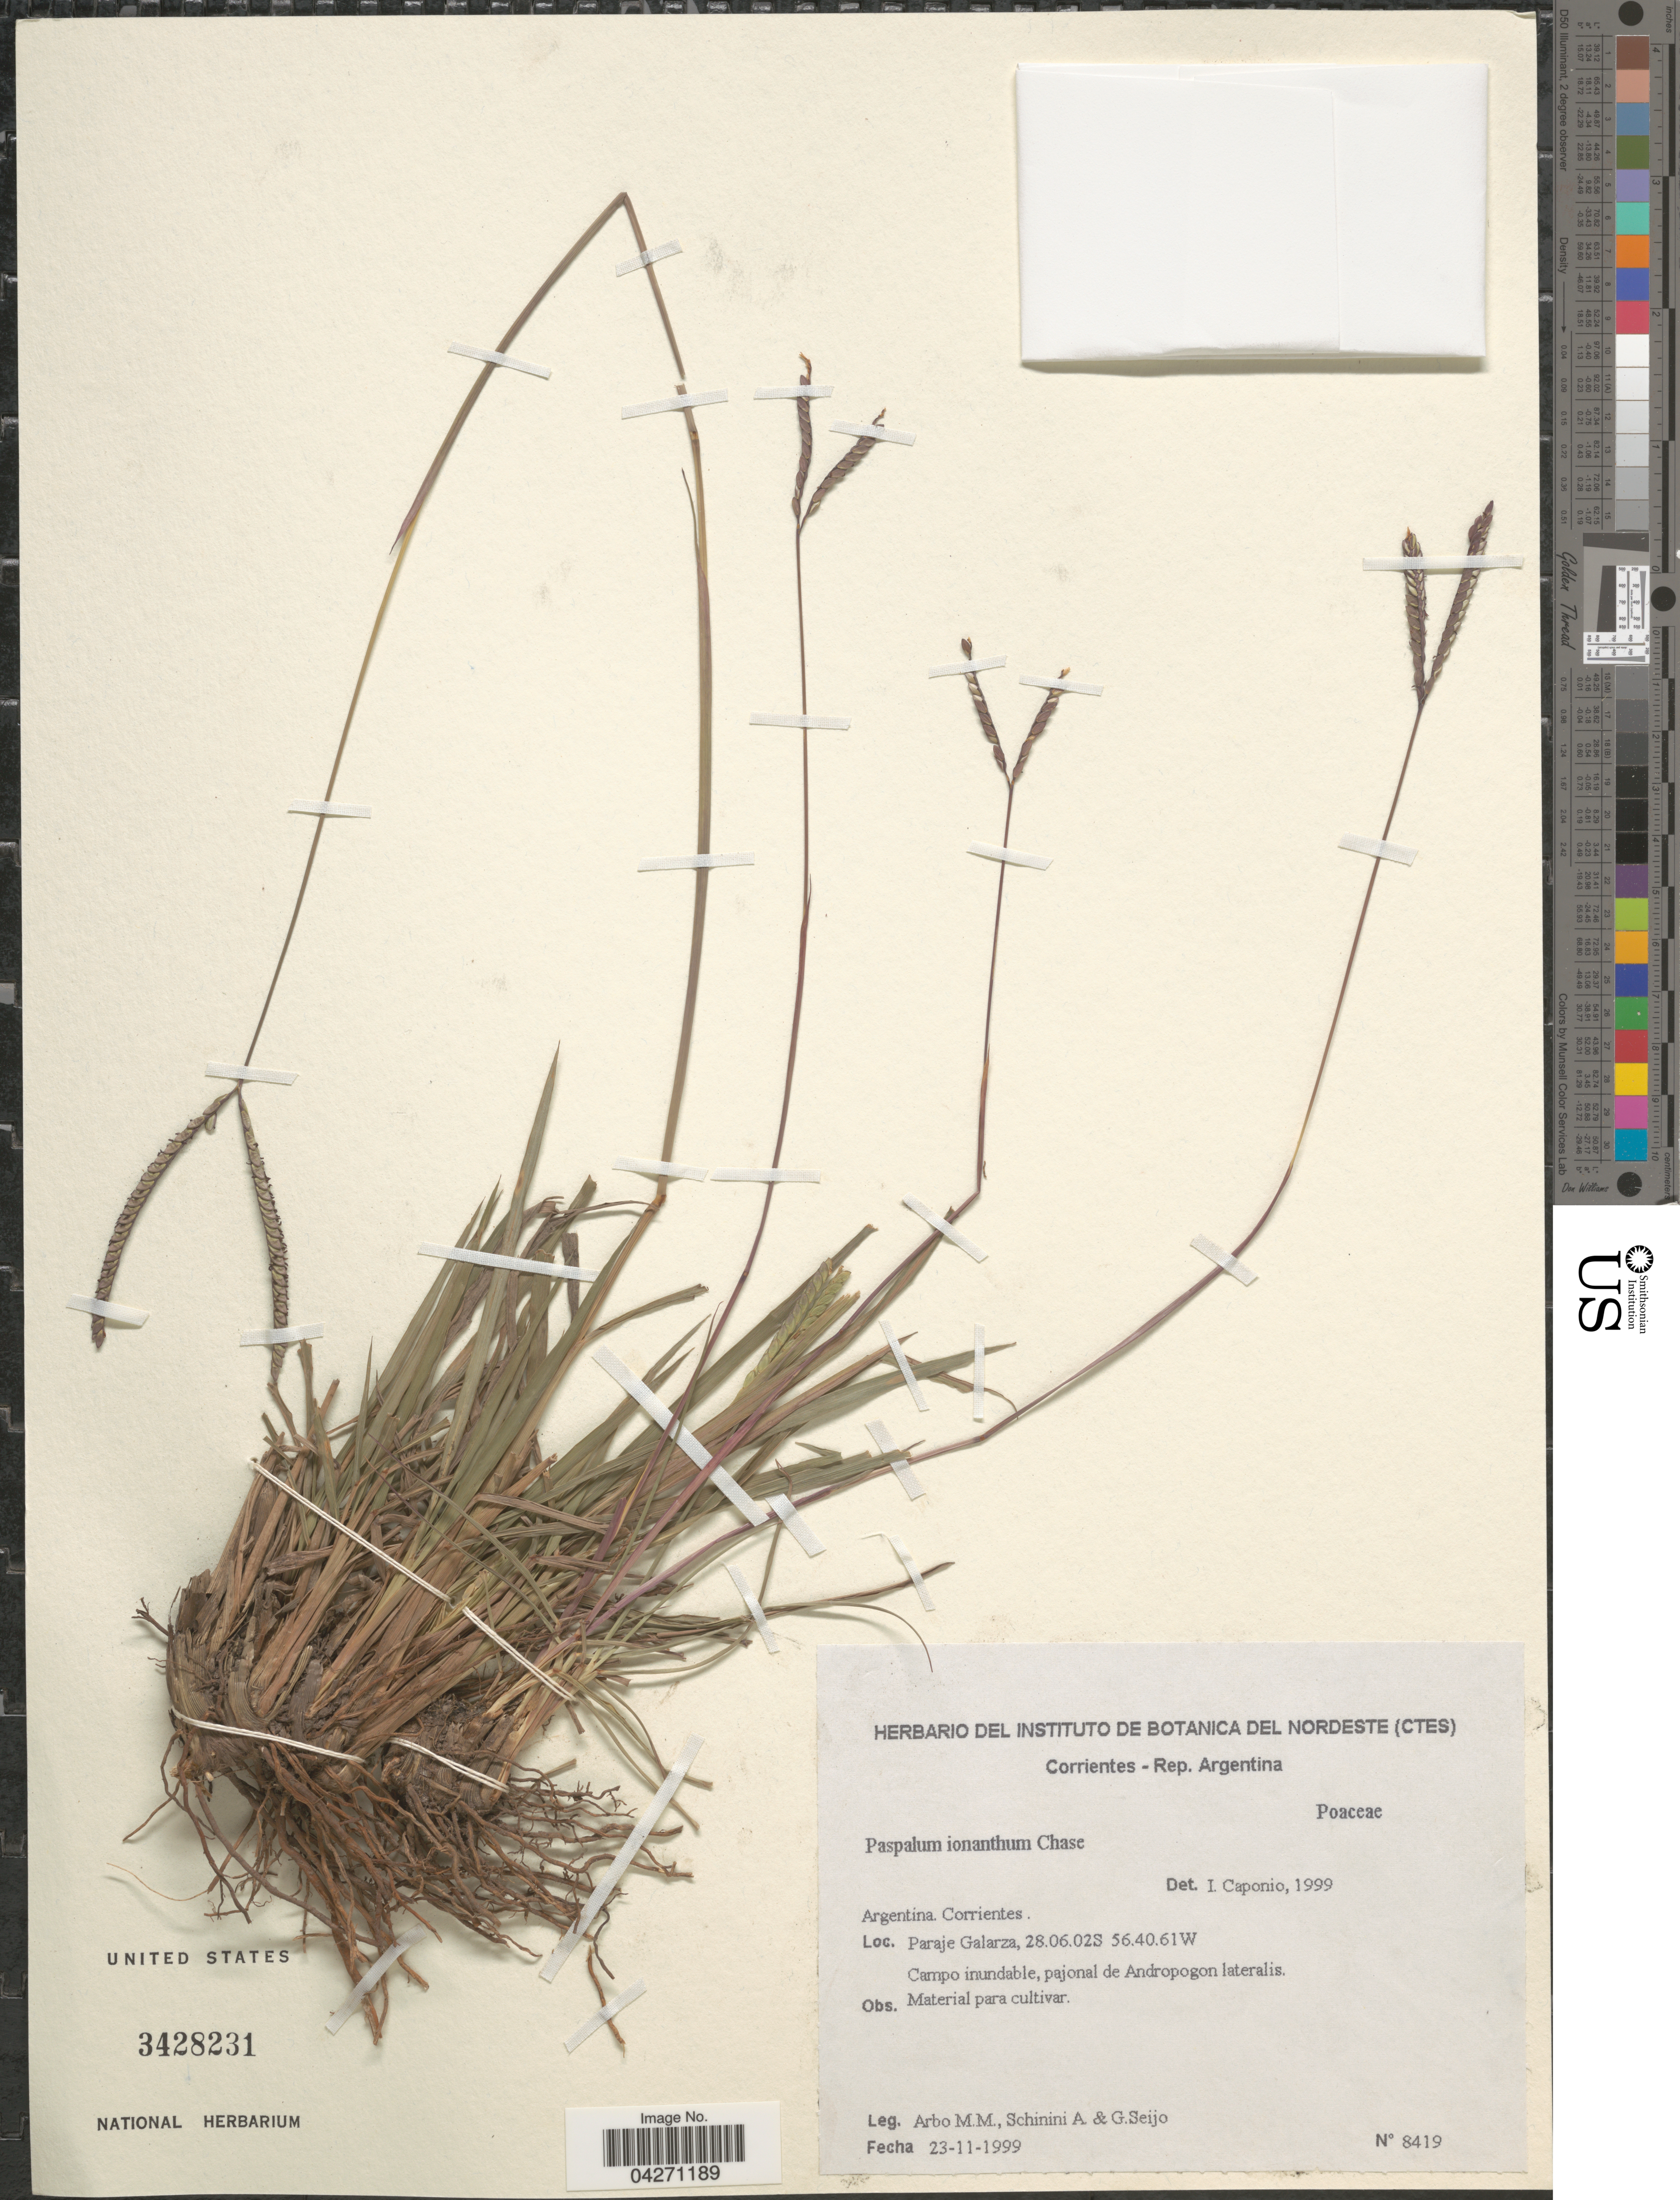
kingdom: Plantae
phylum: Tracheophyta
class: Liliopsida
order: Poales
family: Poaceae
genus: Paspalum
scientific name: Paspalum ionanthum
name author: Chase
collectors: M. M. Arbo, A. Schinini & G. Seijo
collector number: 8419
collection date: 1999-11-23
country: Argentina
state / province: Corrientes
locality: Corrientes. Paraje Galarza.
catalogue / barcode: US 3428231